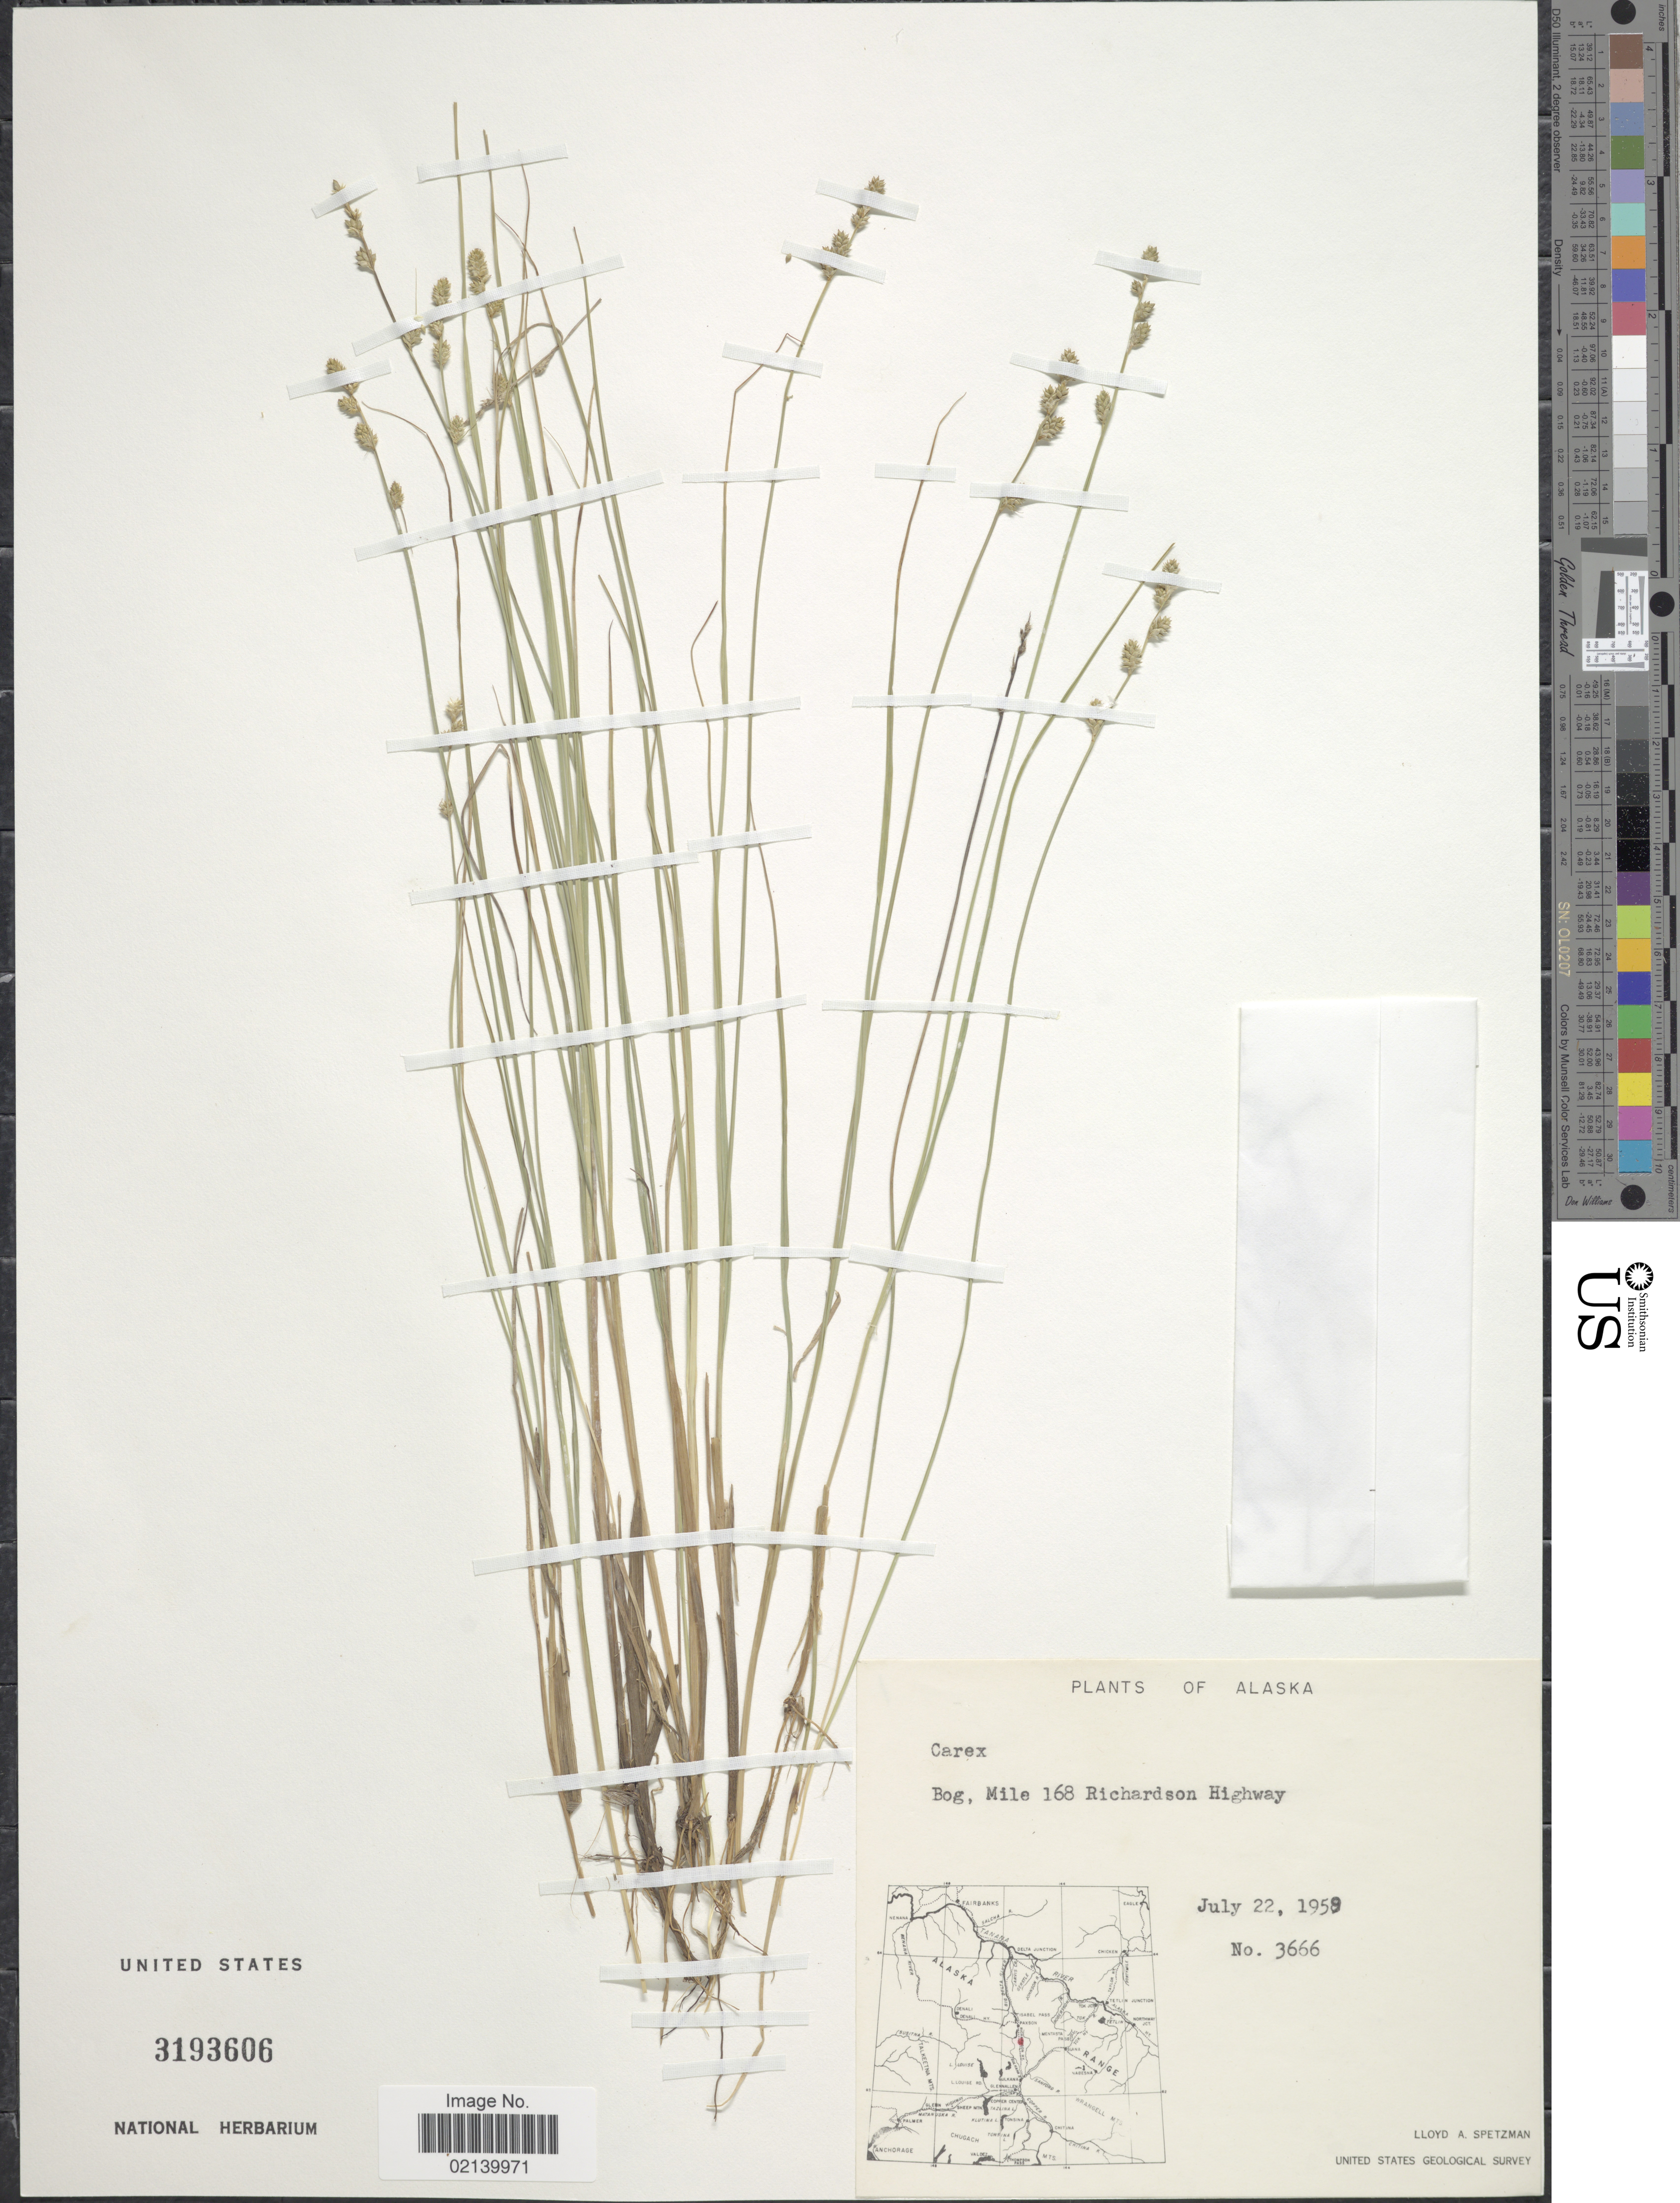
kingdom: Plantae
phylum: Tracheophyta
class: Liliopsida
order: Poales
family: Cyperaceae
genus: Carex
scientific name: Carex sp.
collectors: L. Spetzman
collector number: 3666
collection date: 1958-07-22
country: United States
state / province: Alaska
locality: Bog, Mile 168 Richardson Highway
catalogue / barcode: US 3193606